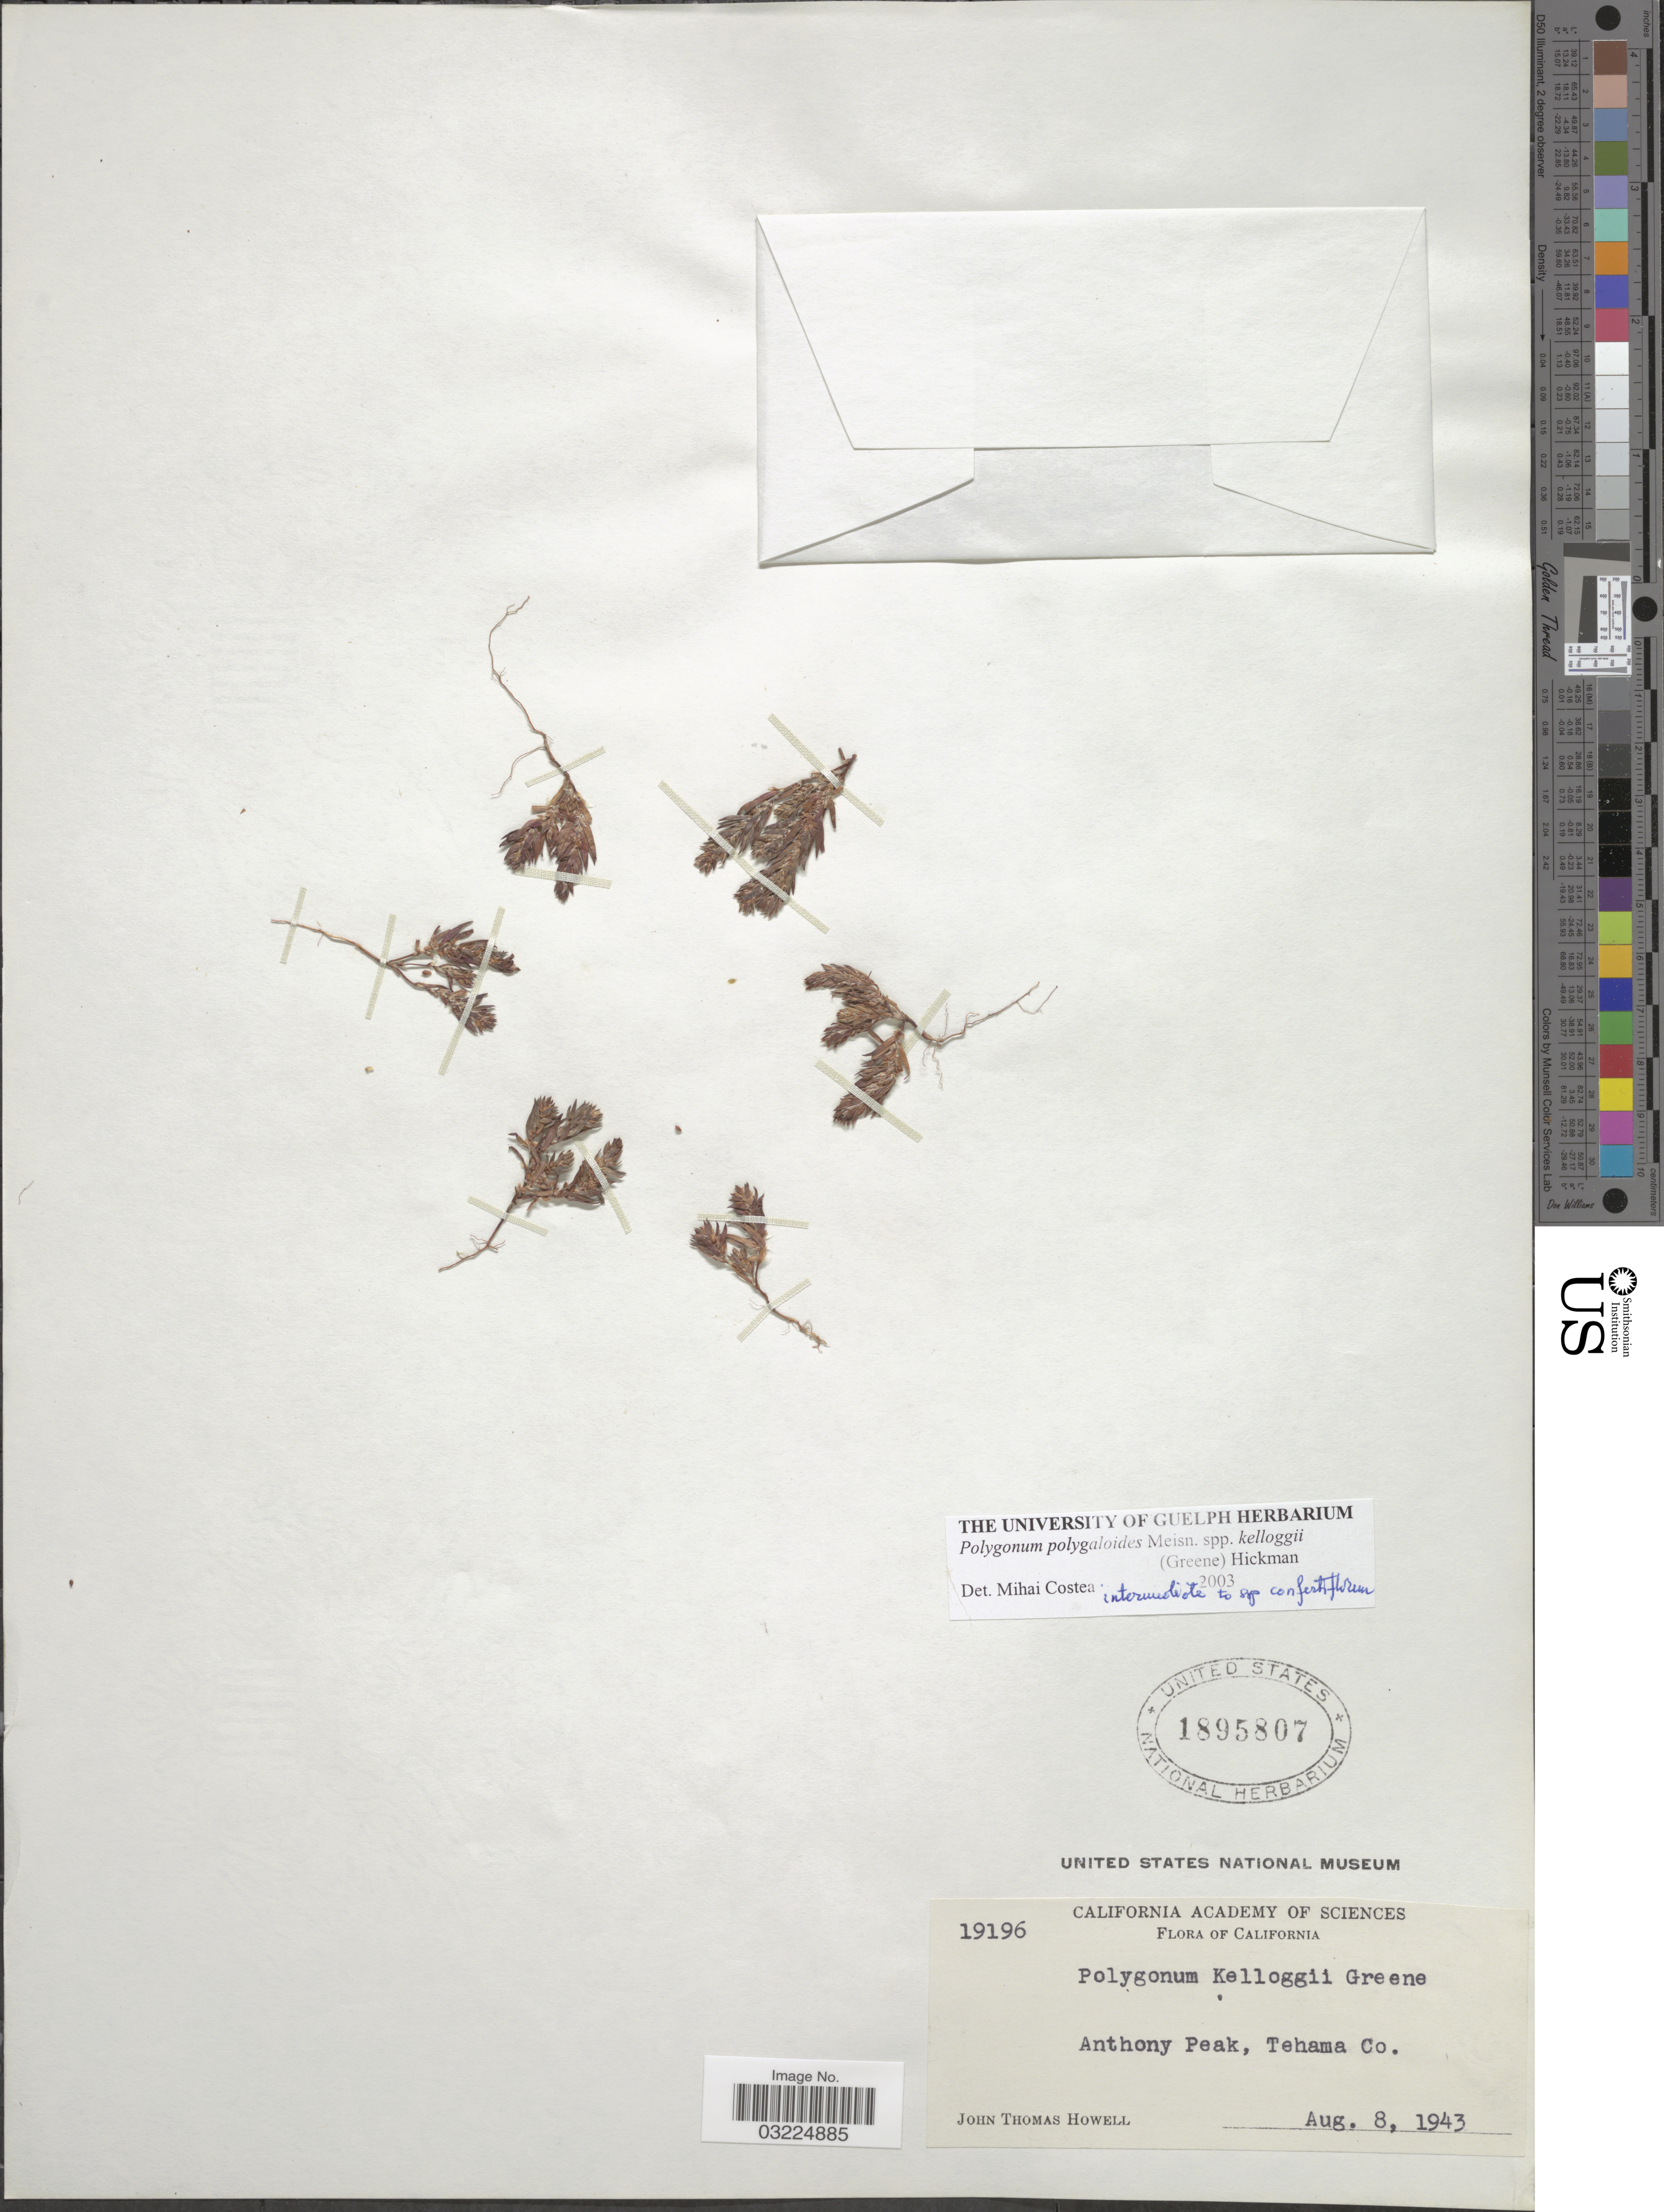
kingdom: Plantae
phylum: Tracheophyta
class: Magnoliopsida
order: Caryophyllales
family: Polygonaceae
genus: Polygonum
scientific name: Polygonum polygaloides subsp. kelloggii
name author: (Greene) Hickman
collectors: J. T. Howell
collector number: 19196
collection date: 1943-08-08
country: United States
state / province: California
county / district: Tehama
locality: Anthony Peak, Tehama Co.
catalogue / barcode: US 1895807